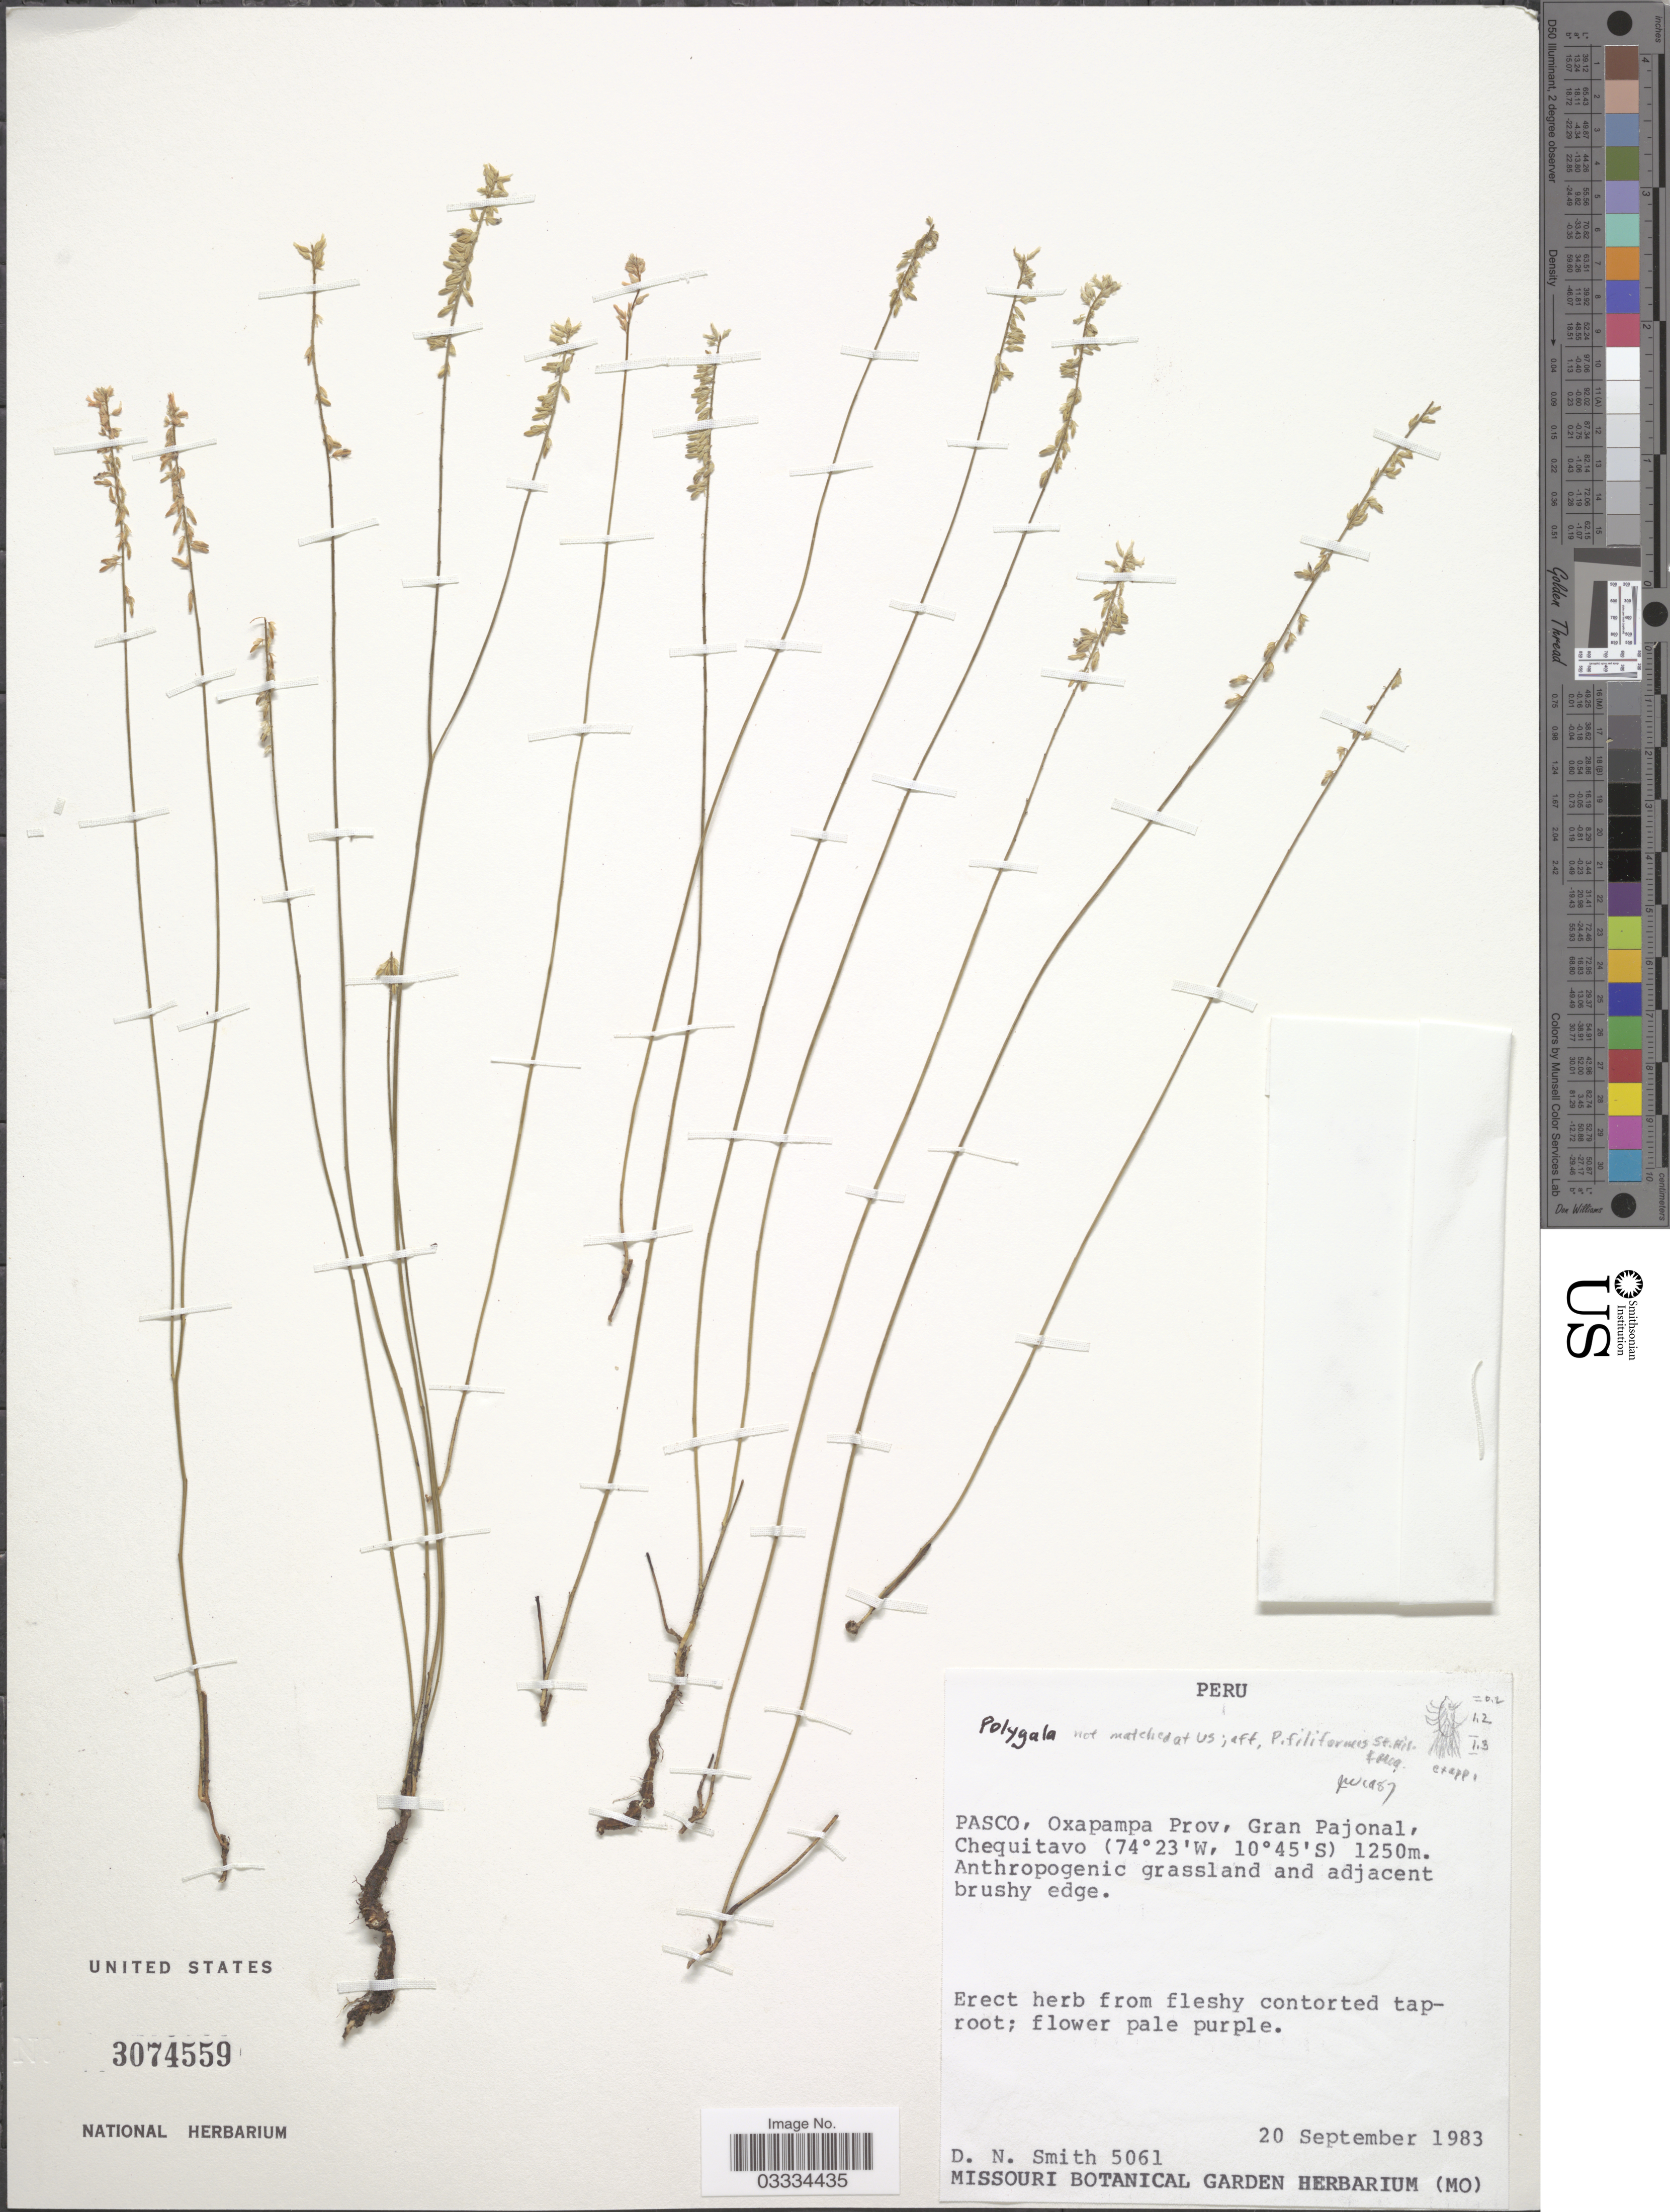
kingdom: Plantae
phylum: Tracheophyta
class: Magnoliopsida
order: Fabales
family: Polygalaceae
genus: Polygala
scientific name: Polygala sp.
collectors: D. Smith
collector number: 5061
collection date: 1983-09-20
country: Peru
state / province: Pasco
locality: Oxapampa Prov, Gran Pajonal, Chequitavo.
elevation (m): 1250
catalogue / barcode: US 3074559